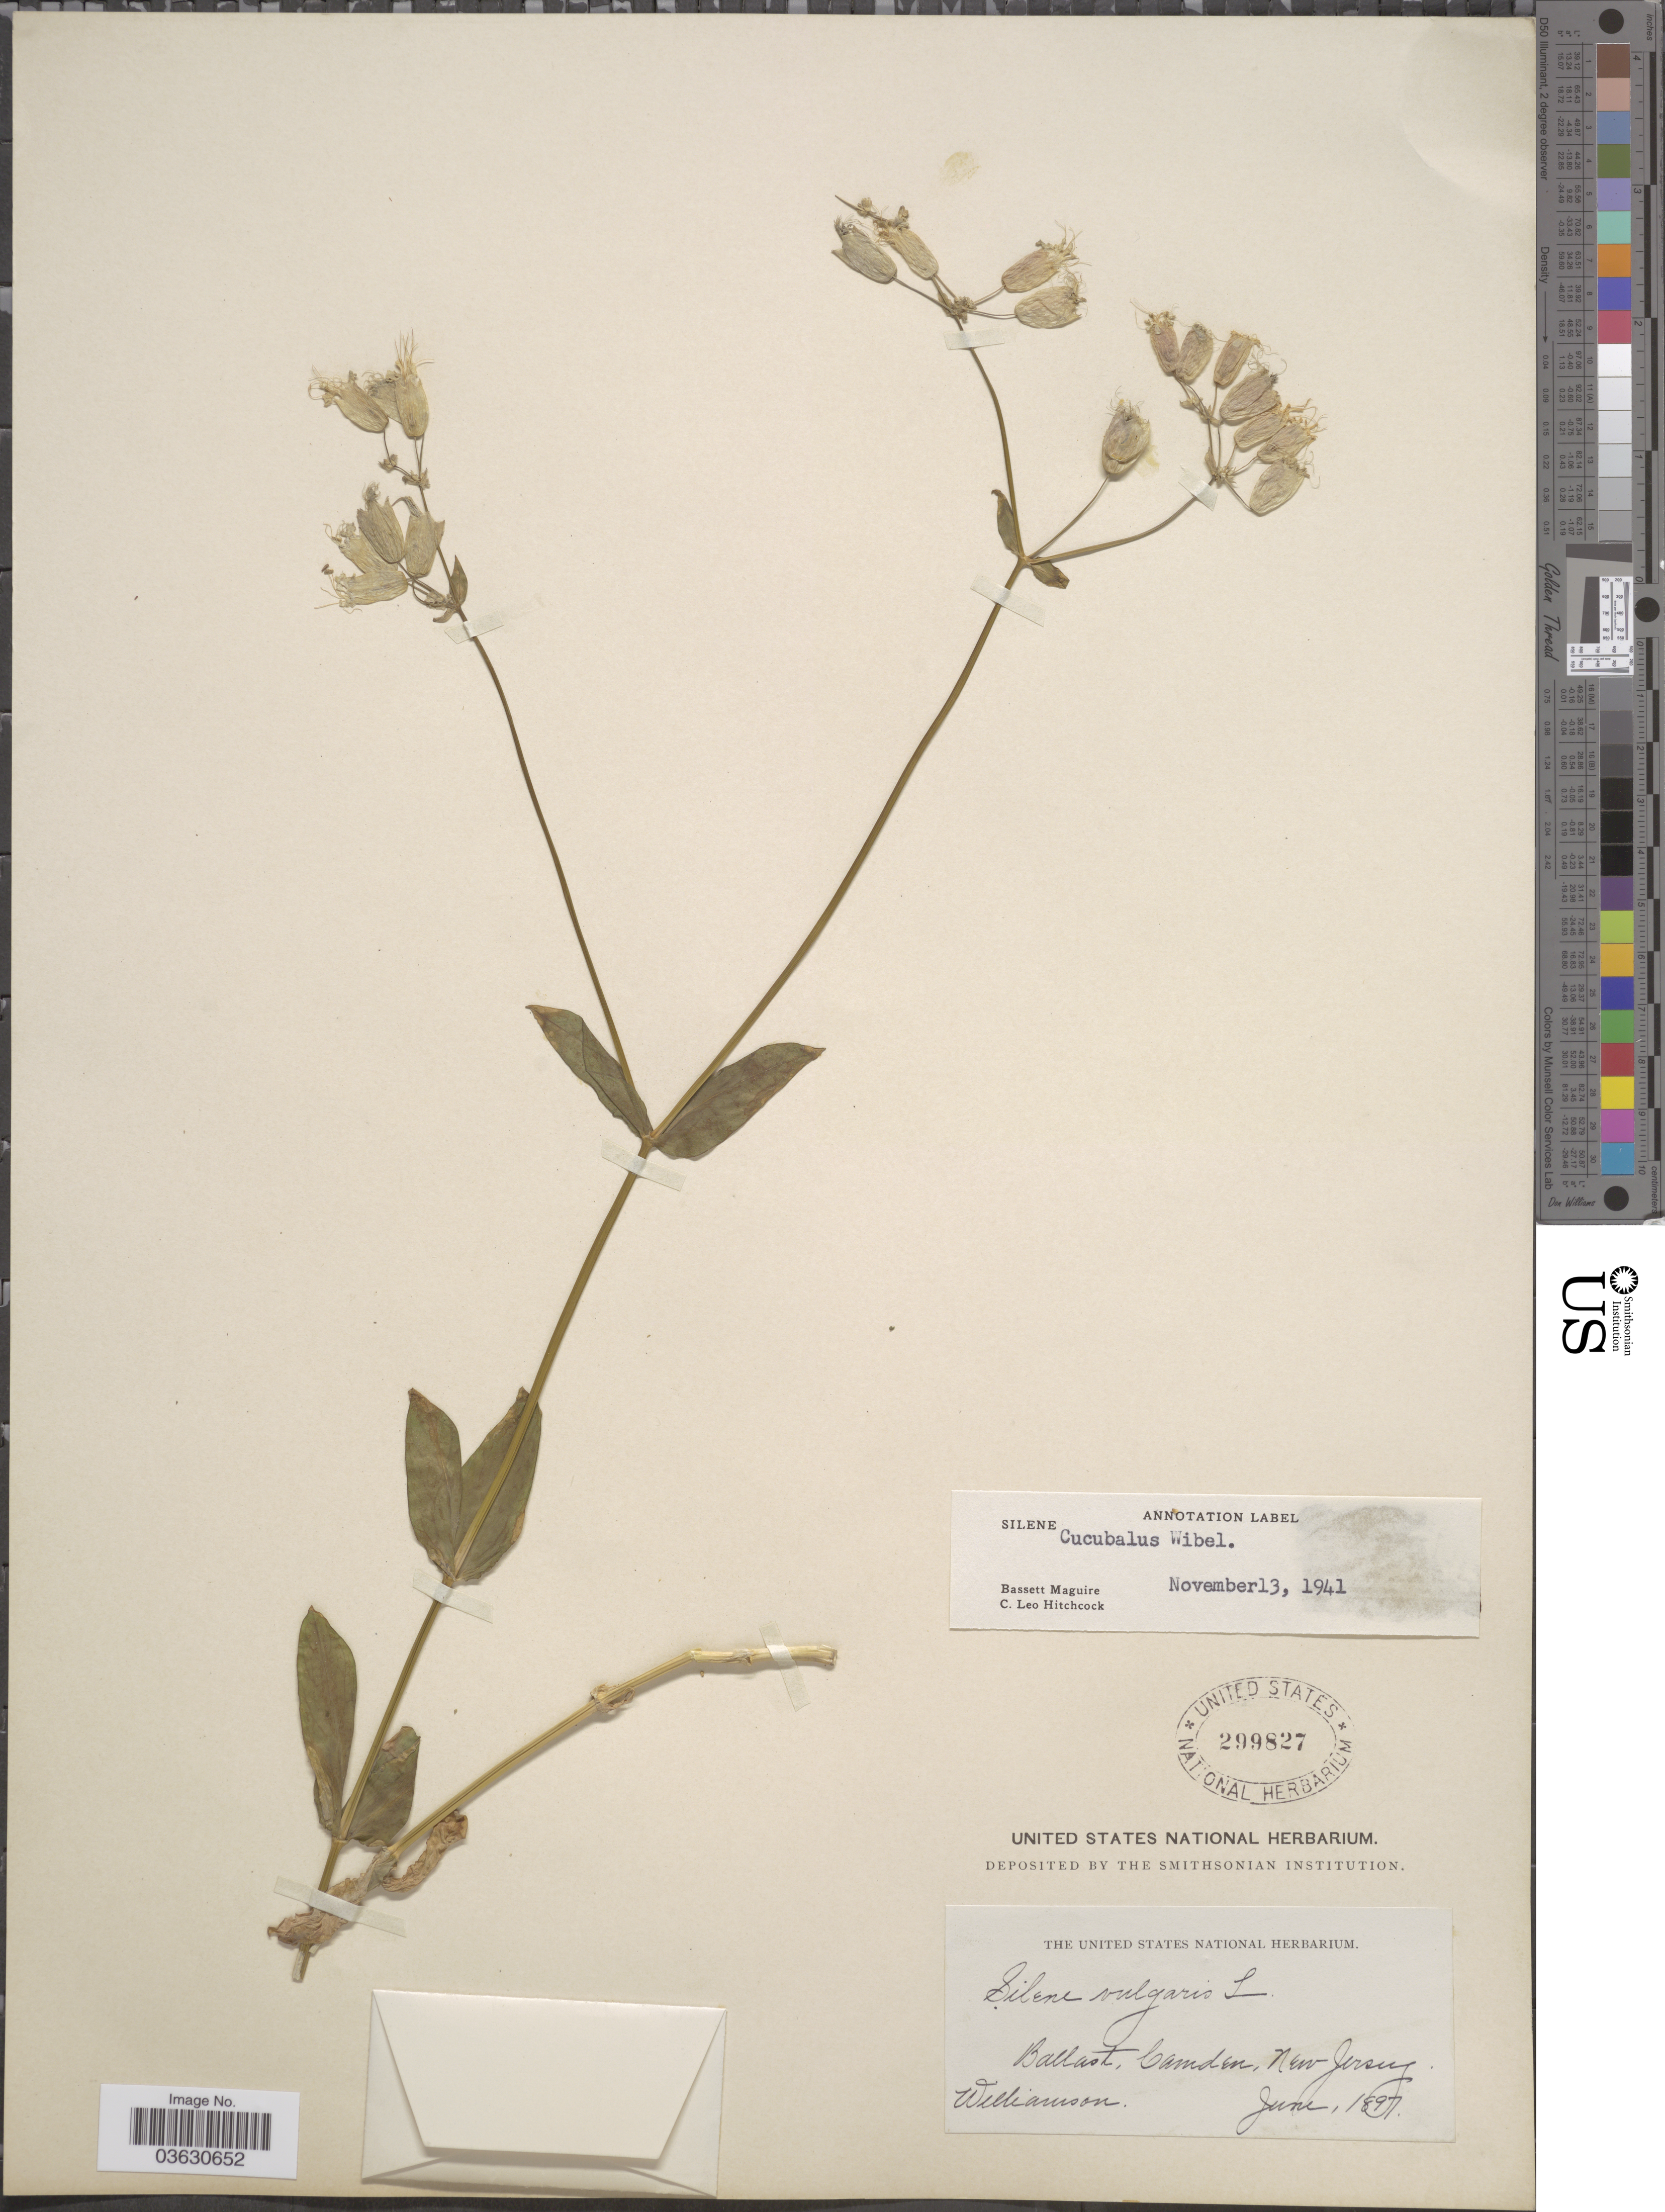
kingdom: Plantae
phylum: Tracheophyta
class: Magnoliopsida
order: Caryophyllales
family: Caryophyllaceae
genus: Silene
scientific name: Silene cucubalus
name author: L.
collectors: Williamson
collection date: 1897-06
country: United States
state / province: New Jersey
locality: Ballast, Camden.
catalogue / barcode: US 299827